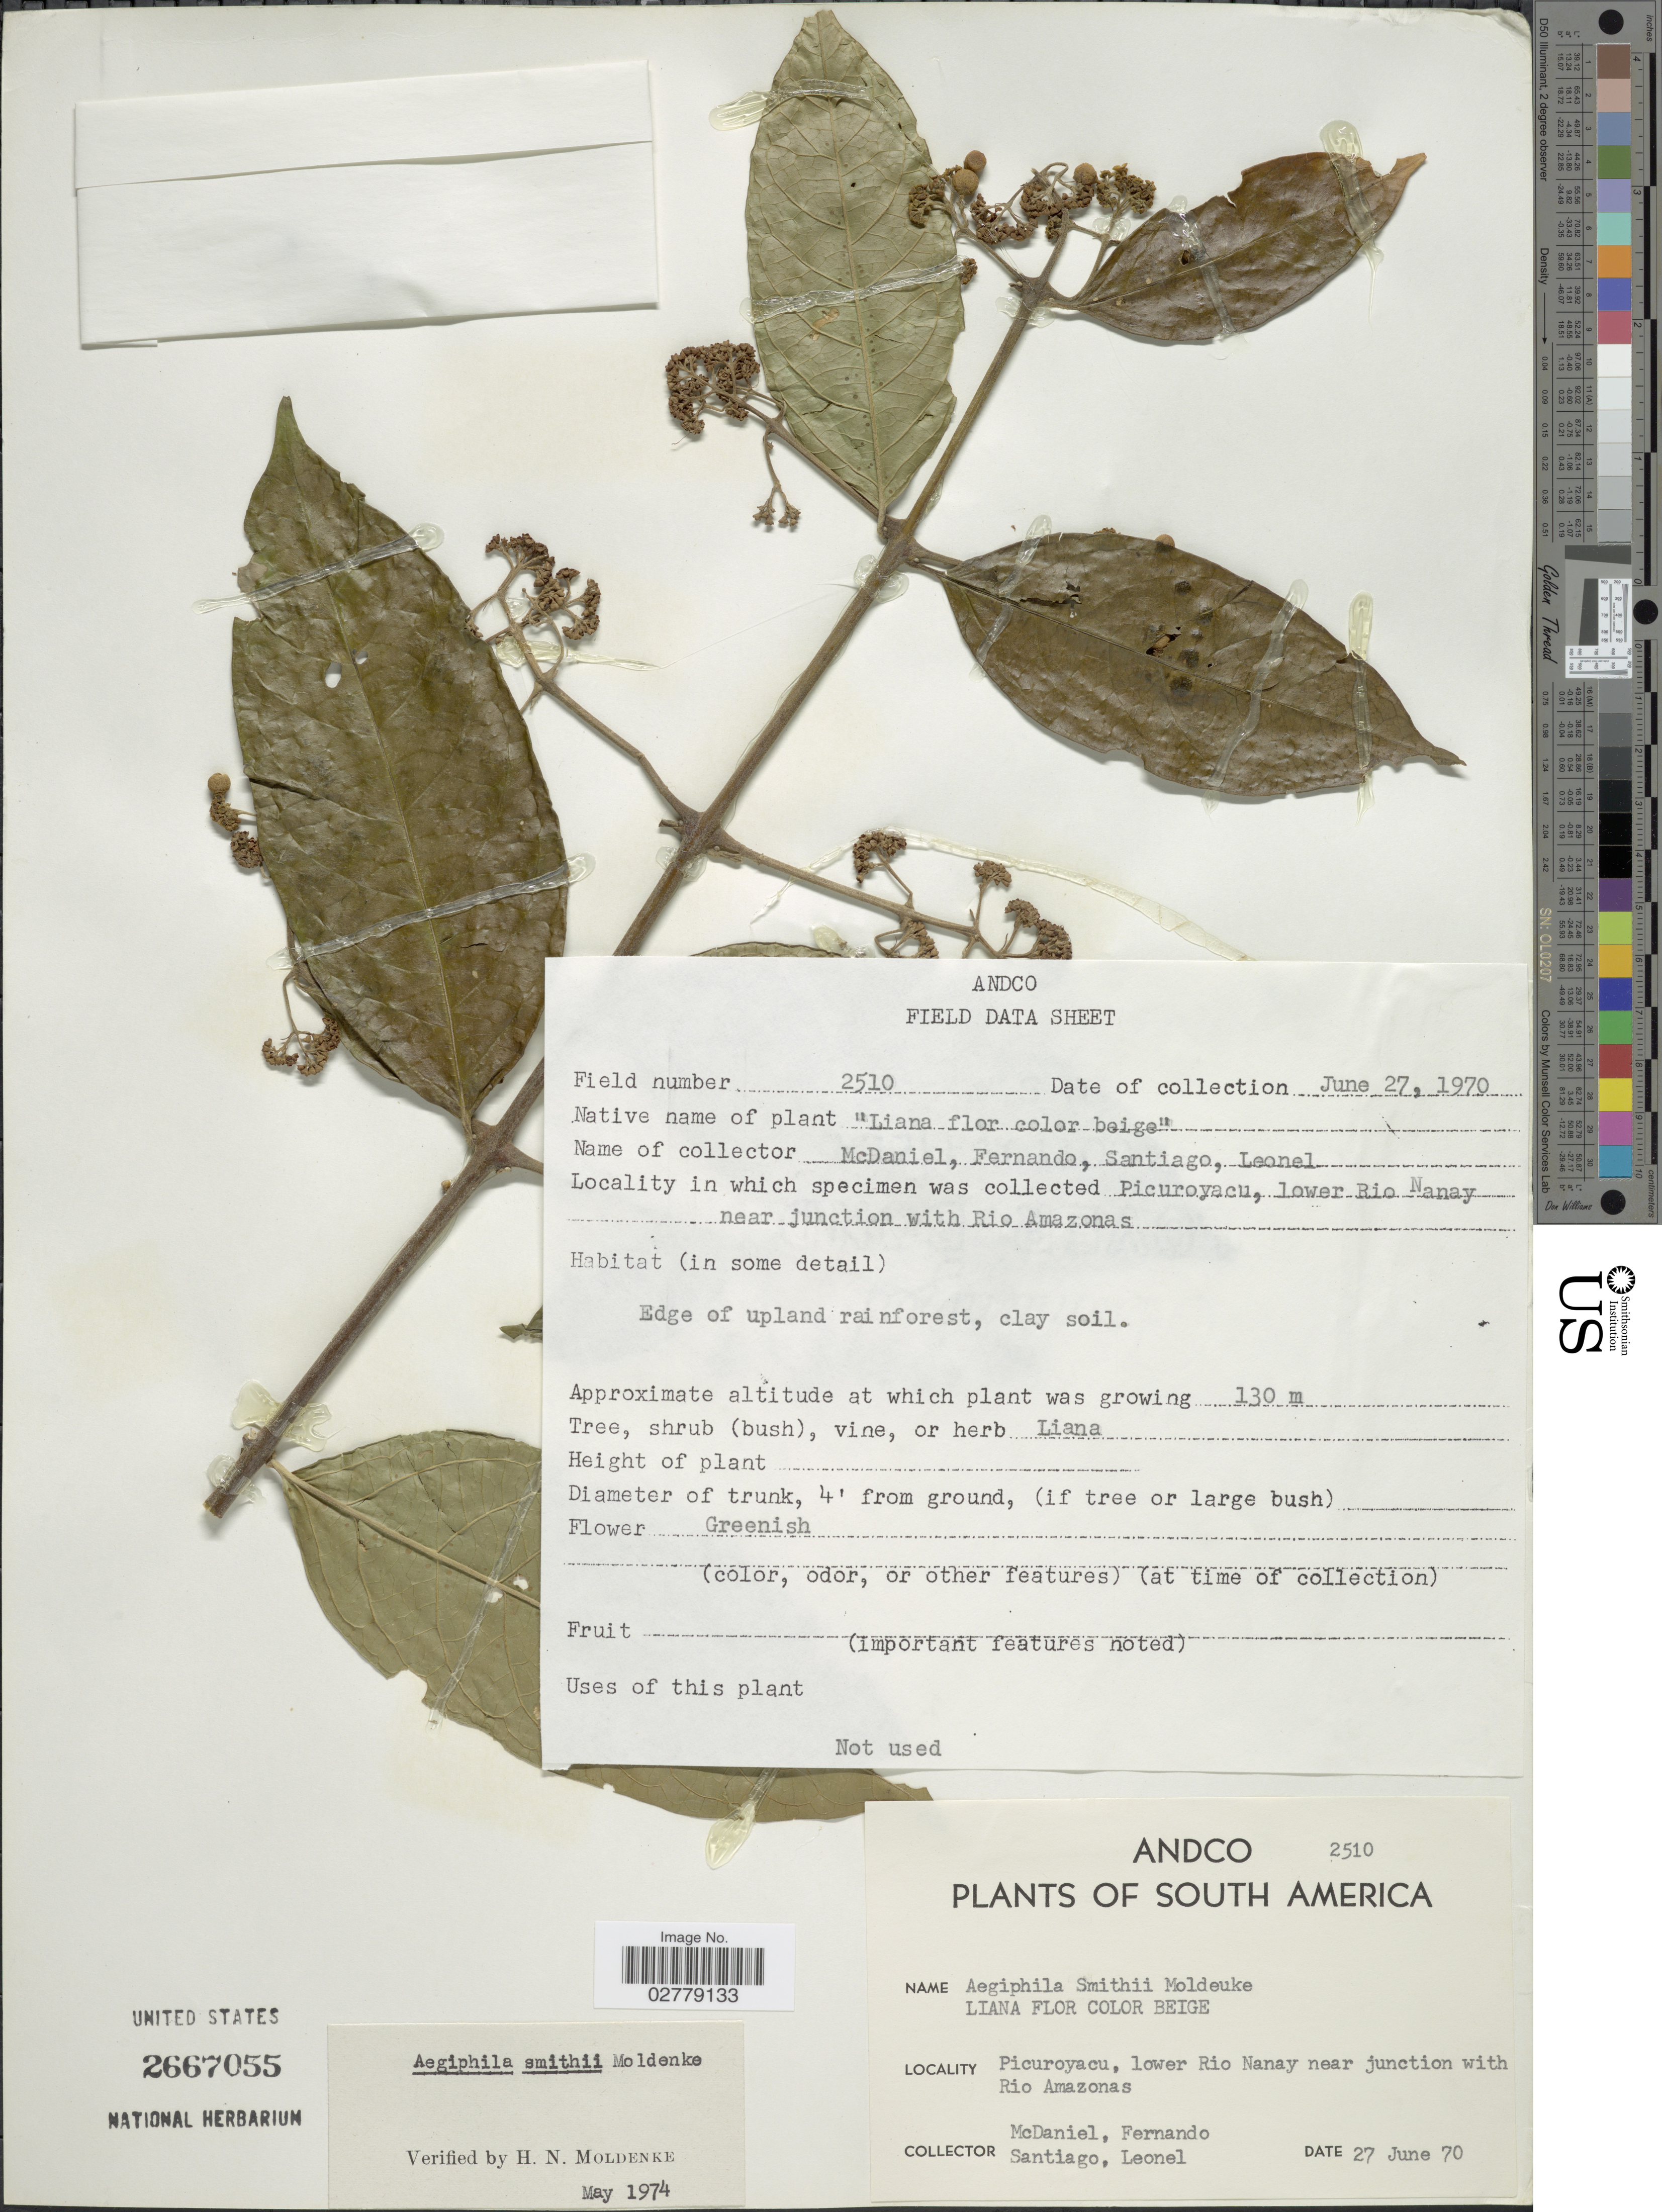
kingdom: Plantae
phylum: Tracheophyta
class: Magnoliopsida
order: Lamiales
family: Lamiaceae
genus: Aegiphila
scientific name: Aegiphila smithii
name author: Moldenke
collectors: -- McDaniel, -- Fernando, -. Santiago & -- Leonel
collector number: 2510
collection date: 1970-06-27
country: Peru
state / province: Loreto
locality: Picuroyacu, lower Rio Nanay near junction with Rio Amazonas.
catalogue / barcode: US 2667055